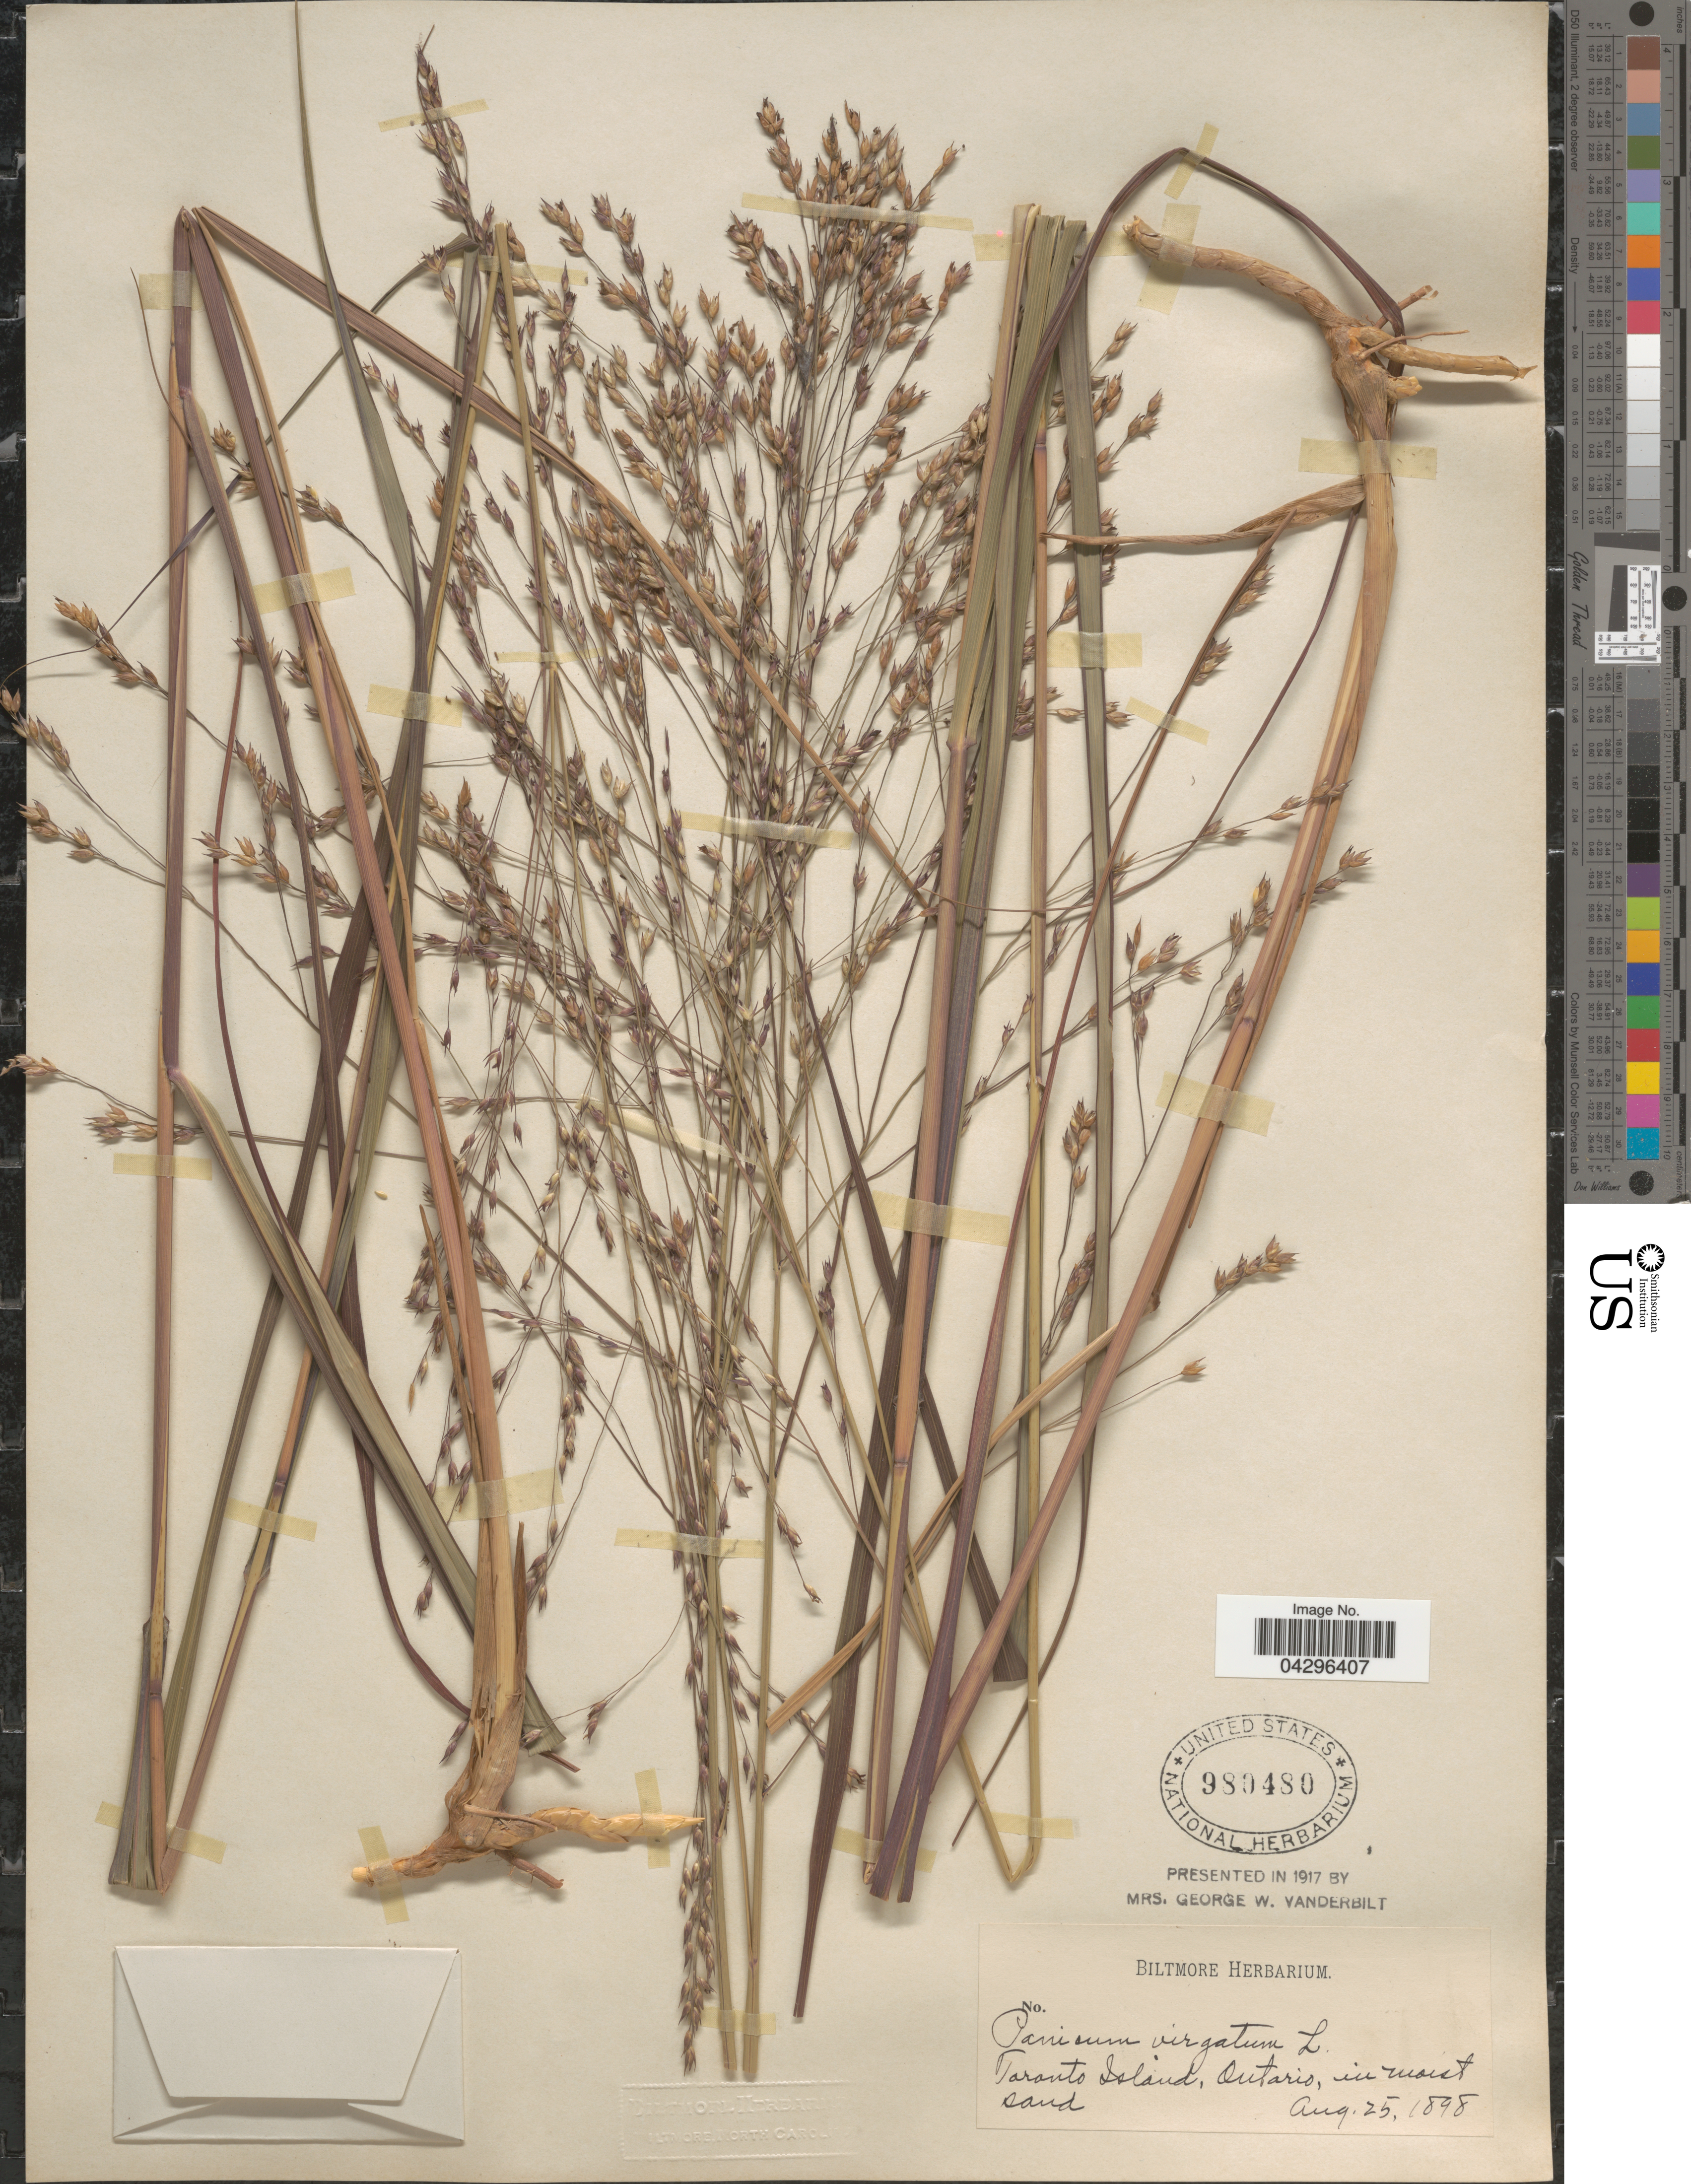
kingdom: Plantae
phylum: Tracheophyta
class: Liliopsida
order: Poales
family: Poaceae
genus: Panicum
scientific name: Panicum virgatum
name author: L.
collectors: ex herb. Biltmore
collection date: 1898-08-25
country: Canada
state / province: Ontario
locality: Toronto Island, Ontario, in moist sand.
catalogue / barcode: US 980480